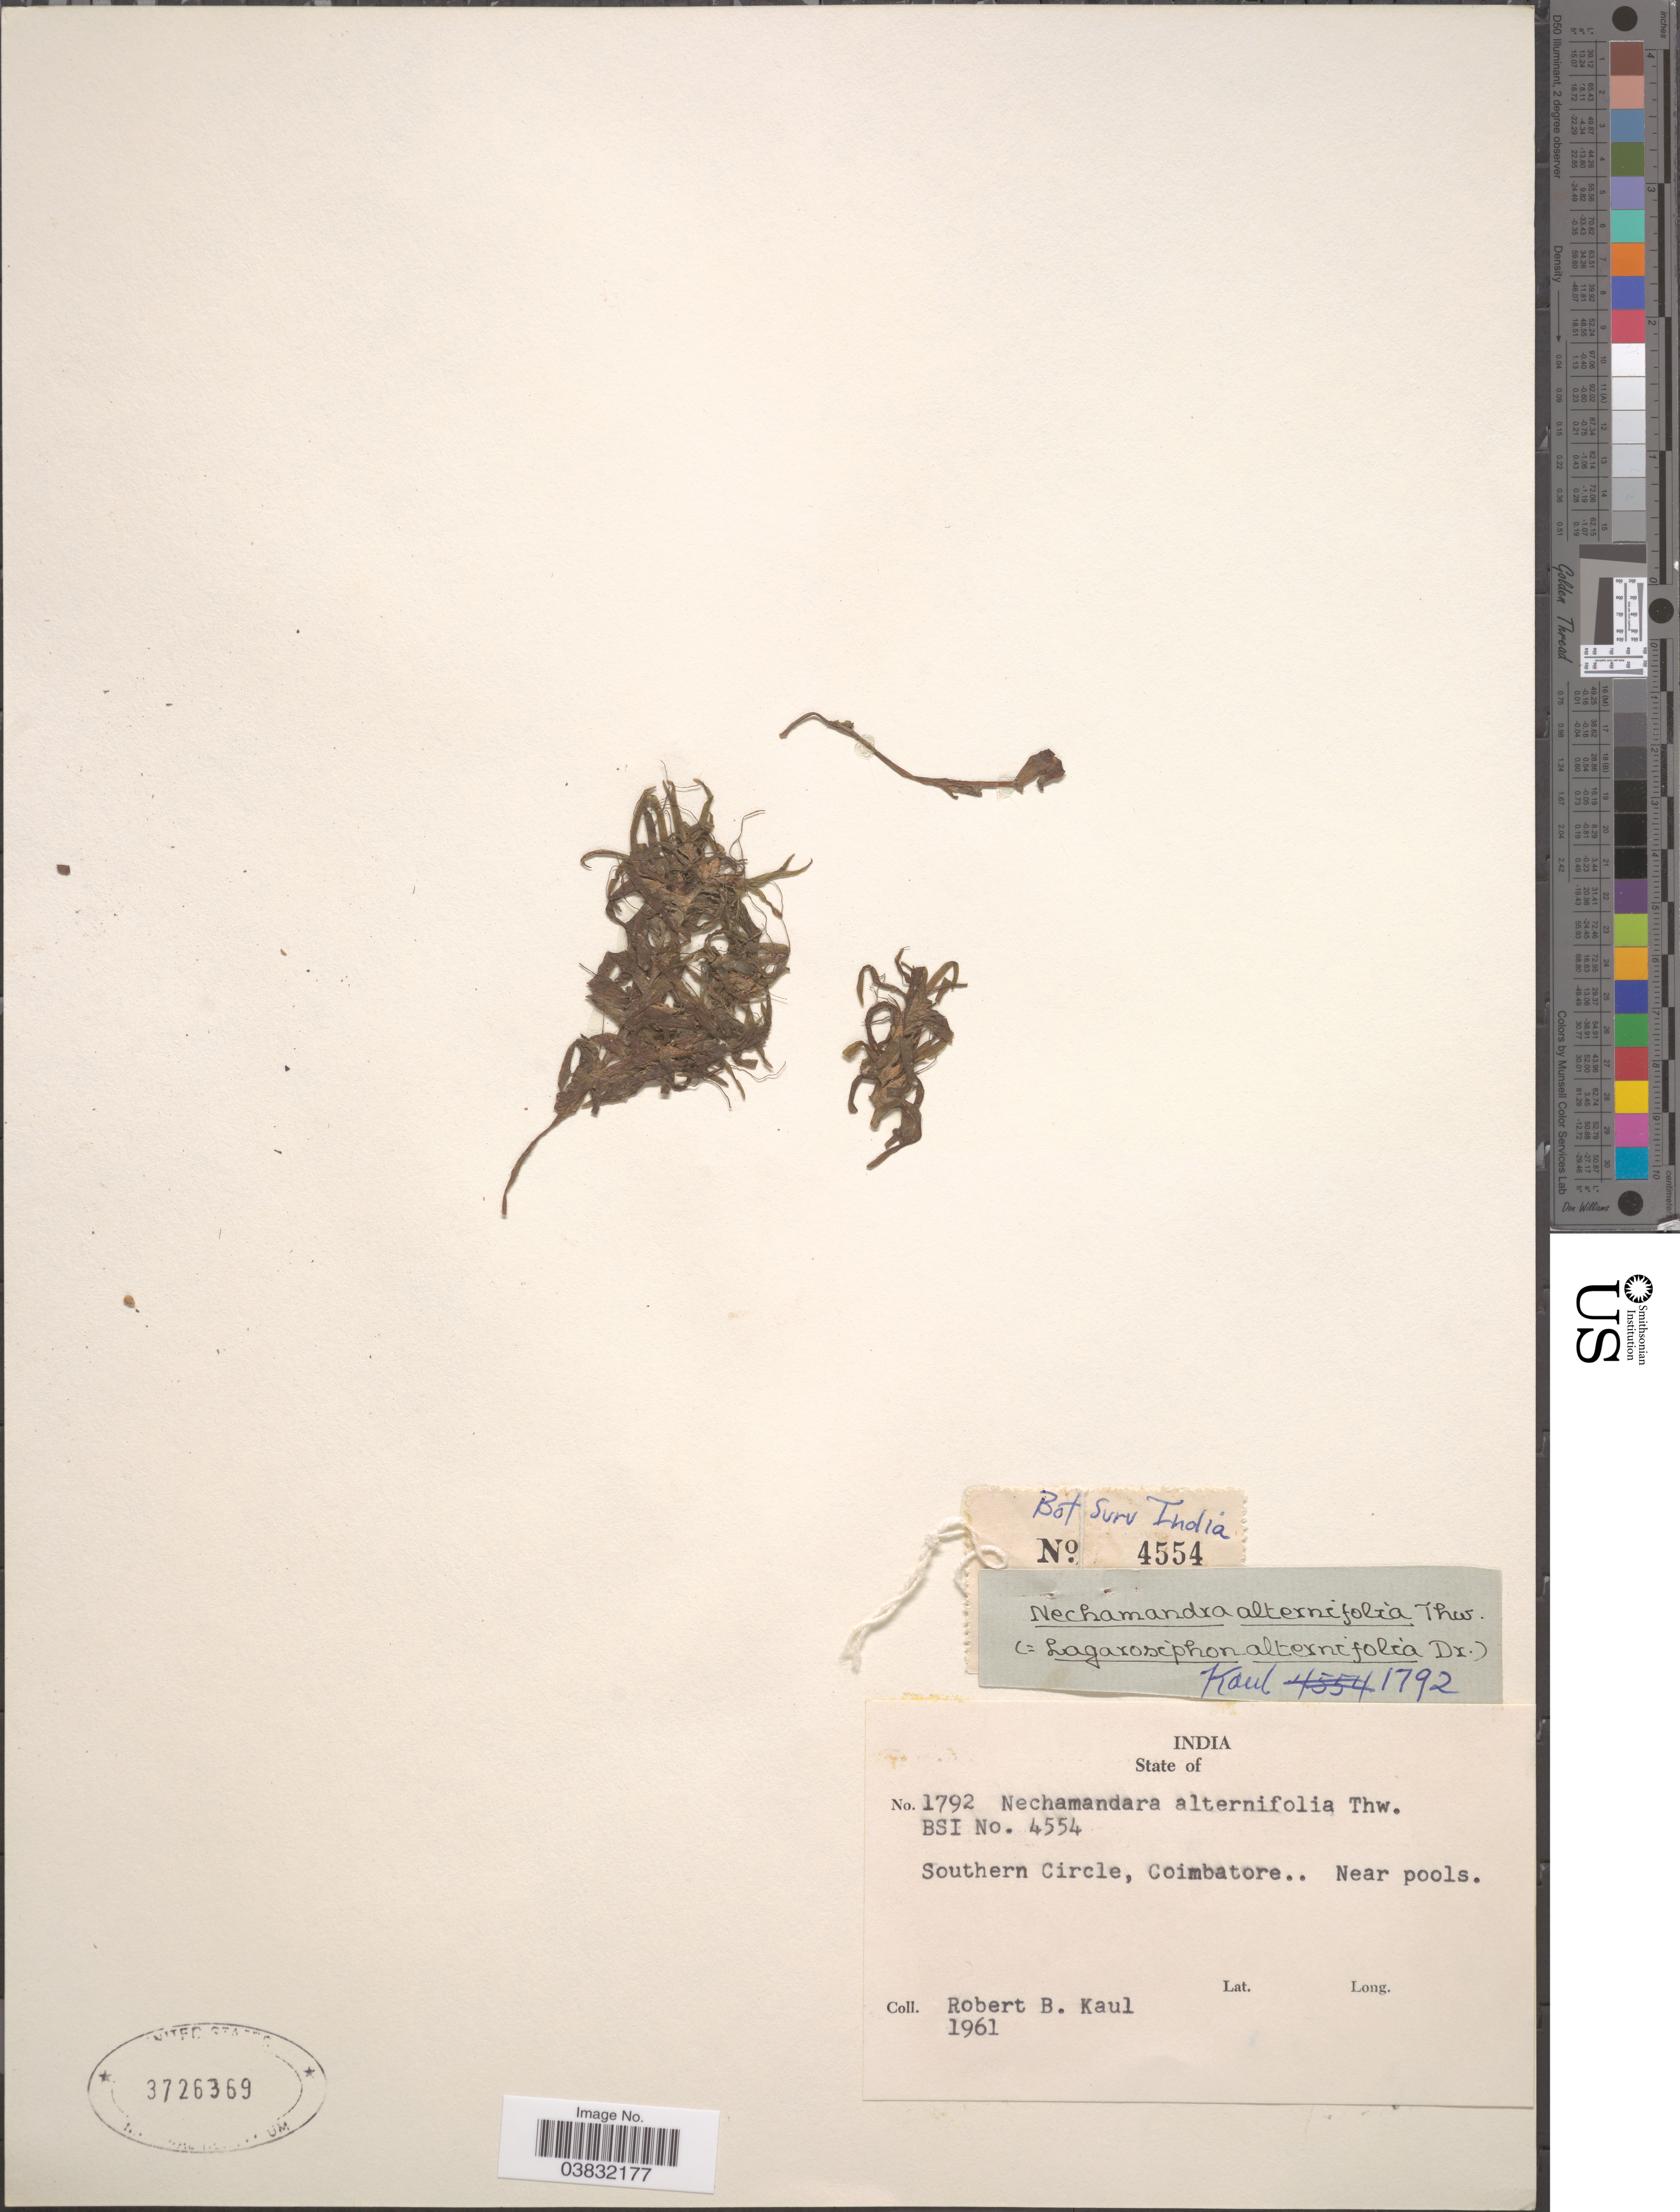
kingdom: Plantae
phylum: Tracheophyta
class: Liliopsida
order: Alismatales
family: Hydrocharitaceae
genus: Nechamandra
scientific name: Nechamandra alternifolia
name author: Thwaites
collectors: R. Kaul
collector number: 1792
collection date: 1961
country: India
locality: Southern Circle, Coimbatore. Near pools.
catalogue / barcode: US 3726369